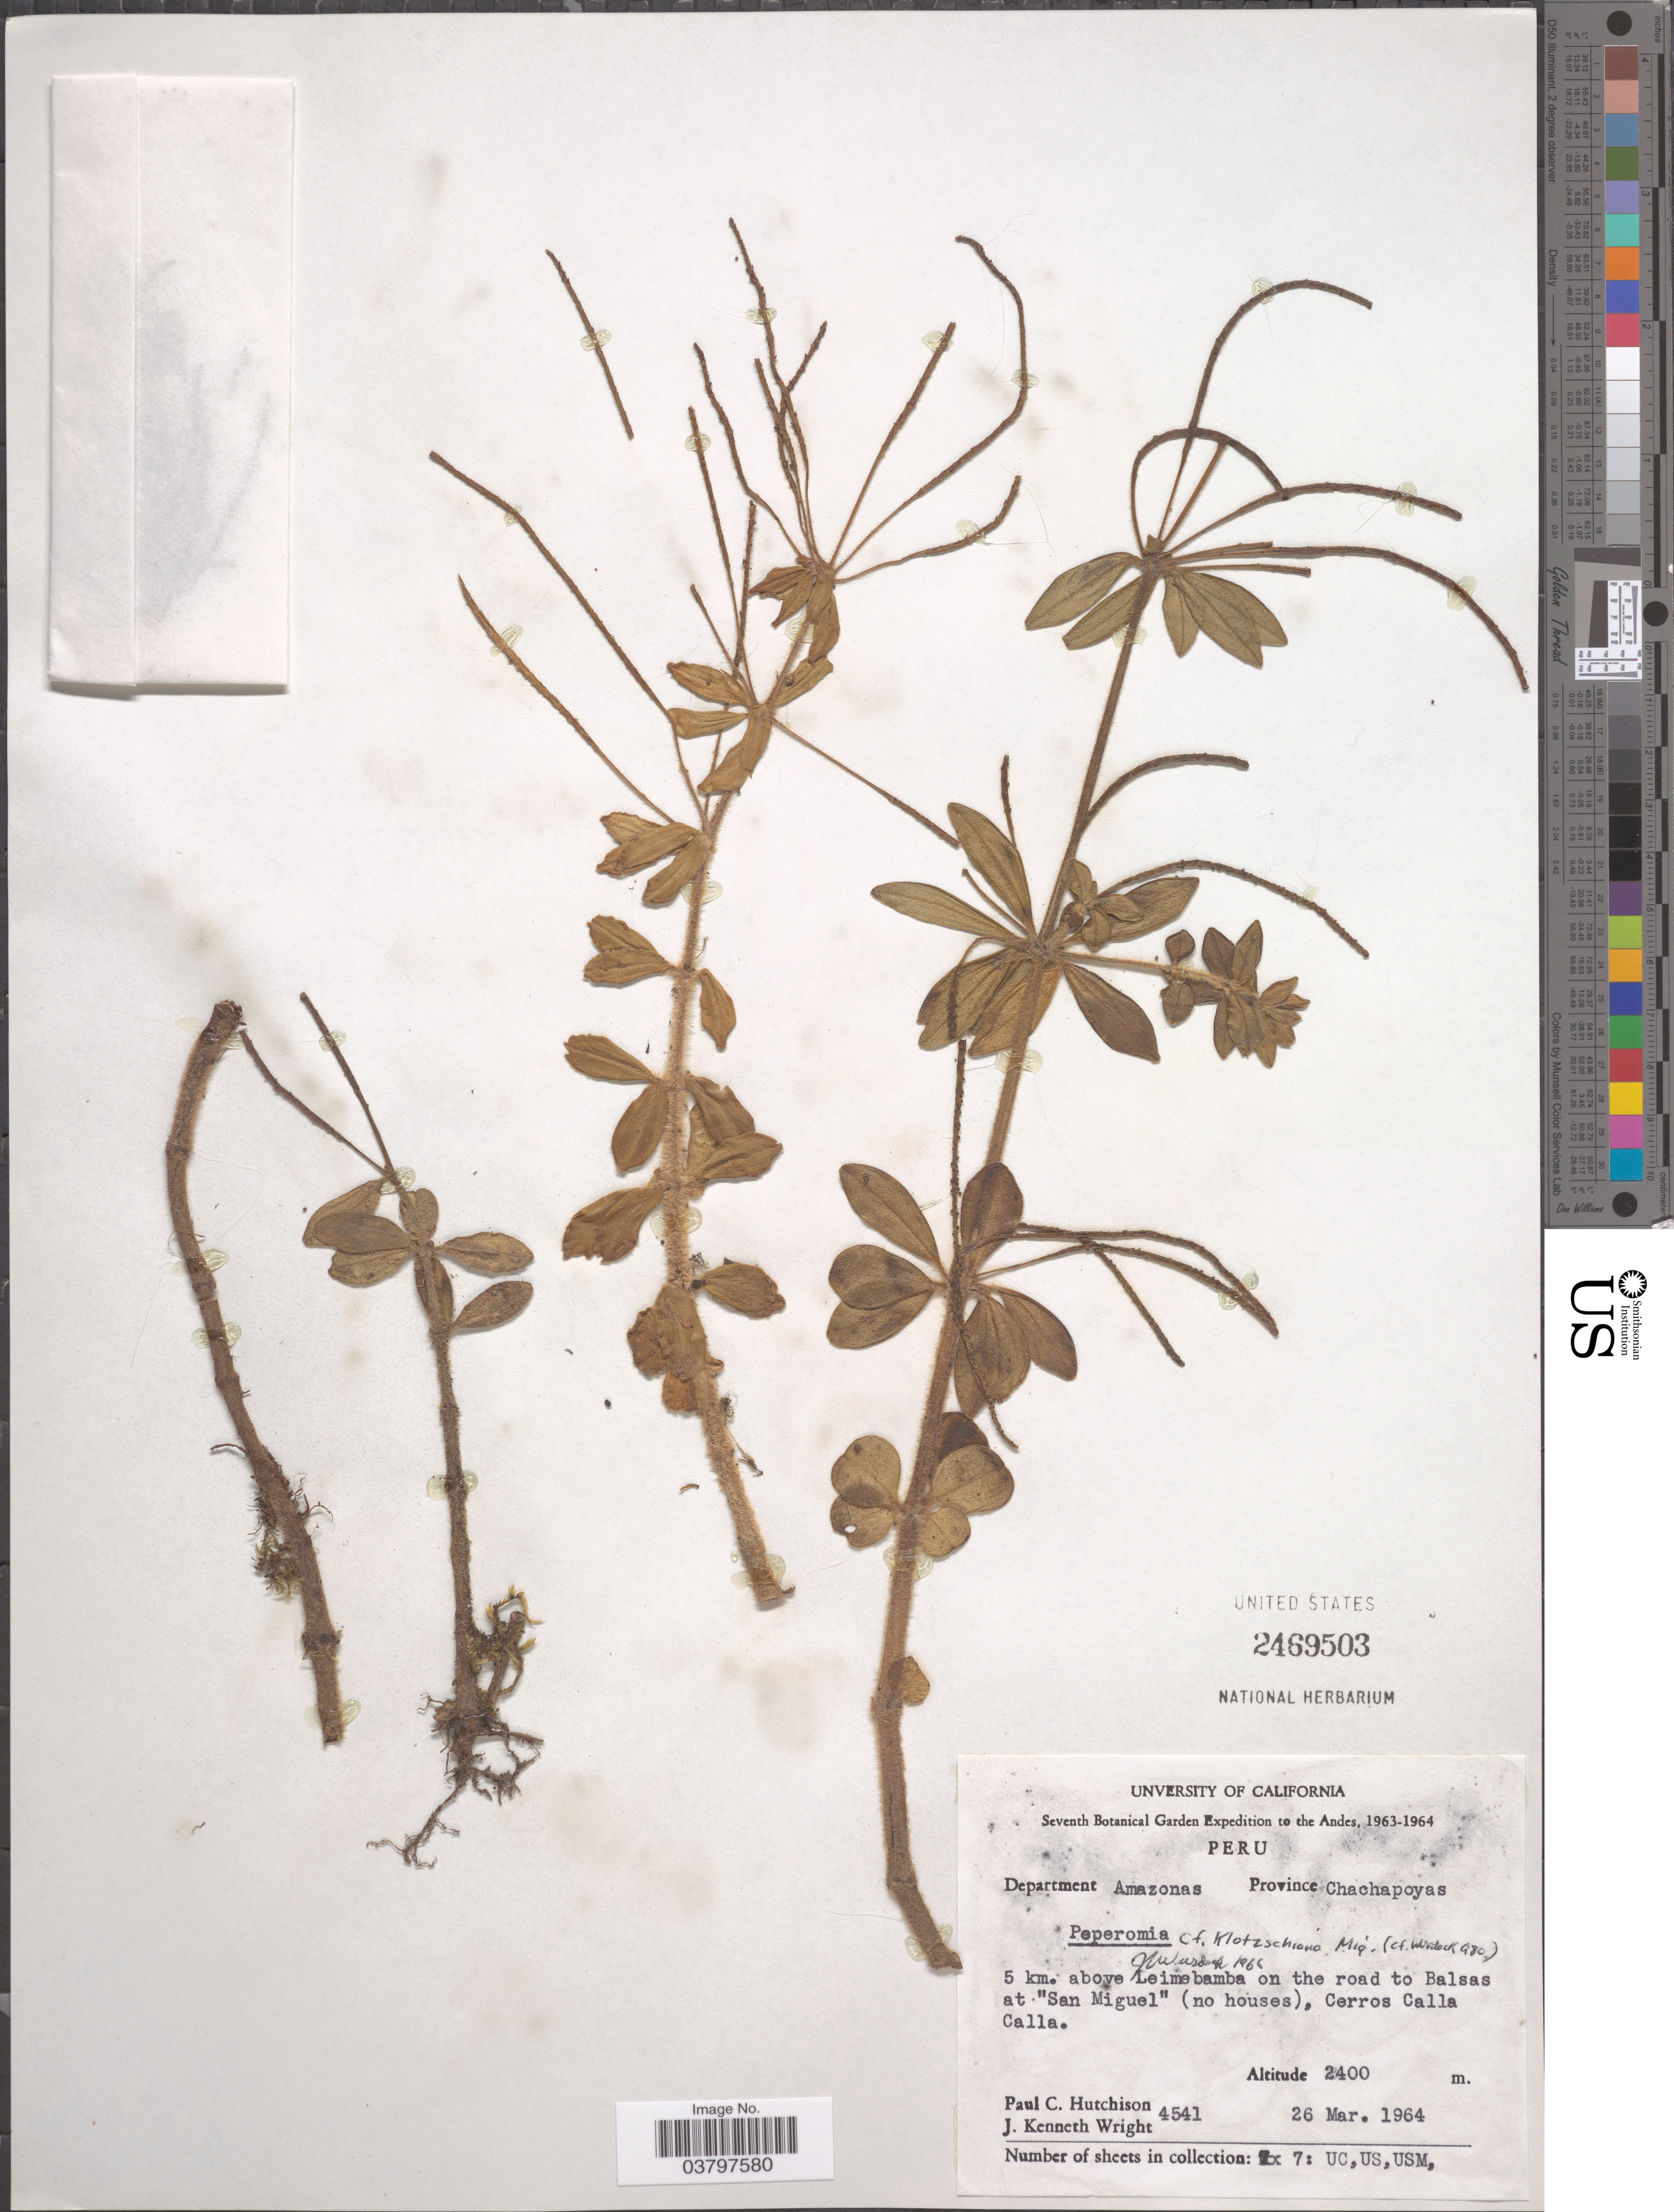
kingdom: Plantae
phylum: Tracheophyta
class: Magnoliopsida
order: Piperales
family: Piperaceae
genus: Peperomia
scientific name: Peperomia klotzschiana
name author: Miq.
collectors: P. C. Hutchison & J. K. Wright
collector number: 4541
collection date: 1964-03-26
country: Peru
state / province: Amazonas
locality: The Andes. Department Amazonas Province Chachapoyas. 5 km. above Leimebamba on the road to Balsas at 'San Miguel' (no houses), Cerros Calla Calla.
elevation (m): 2400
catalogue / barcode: US 2469503